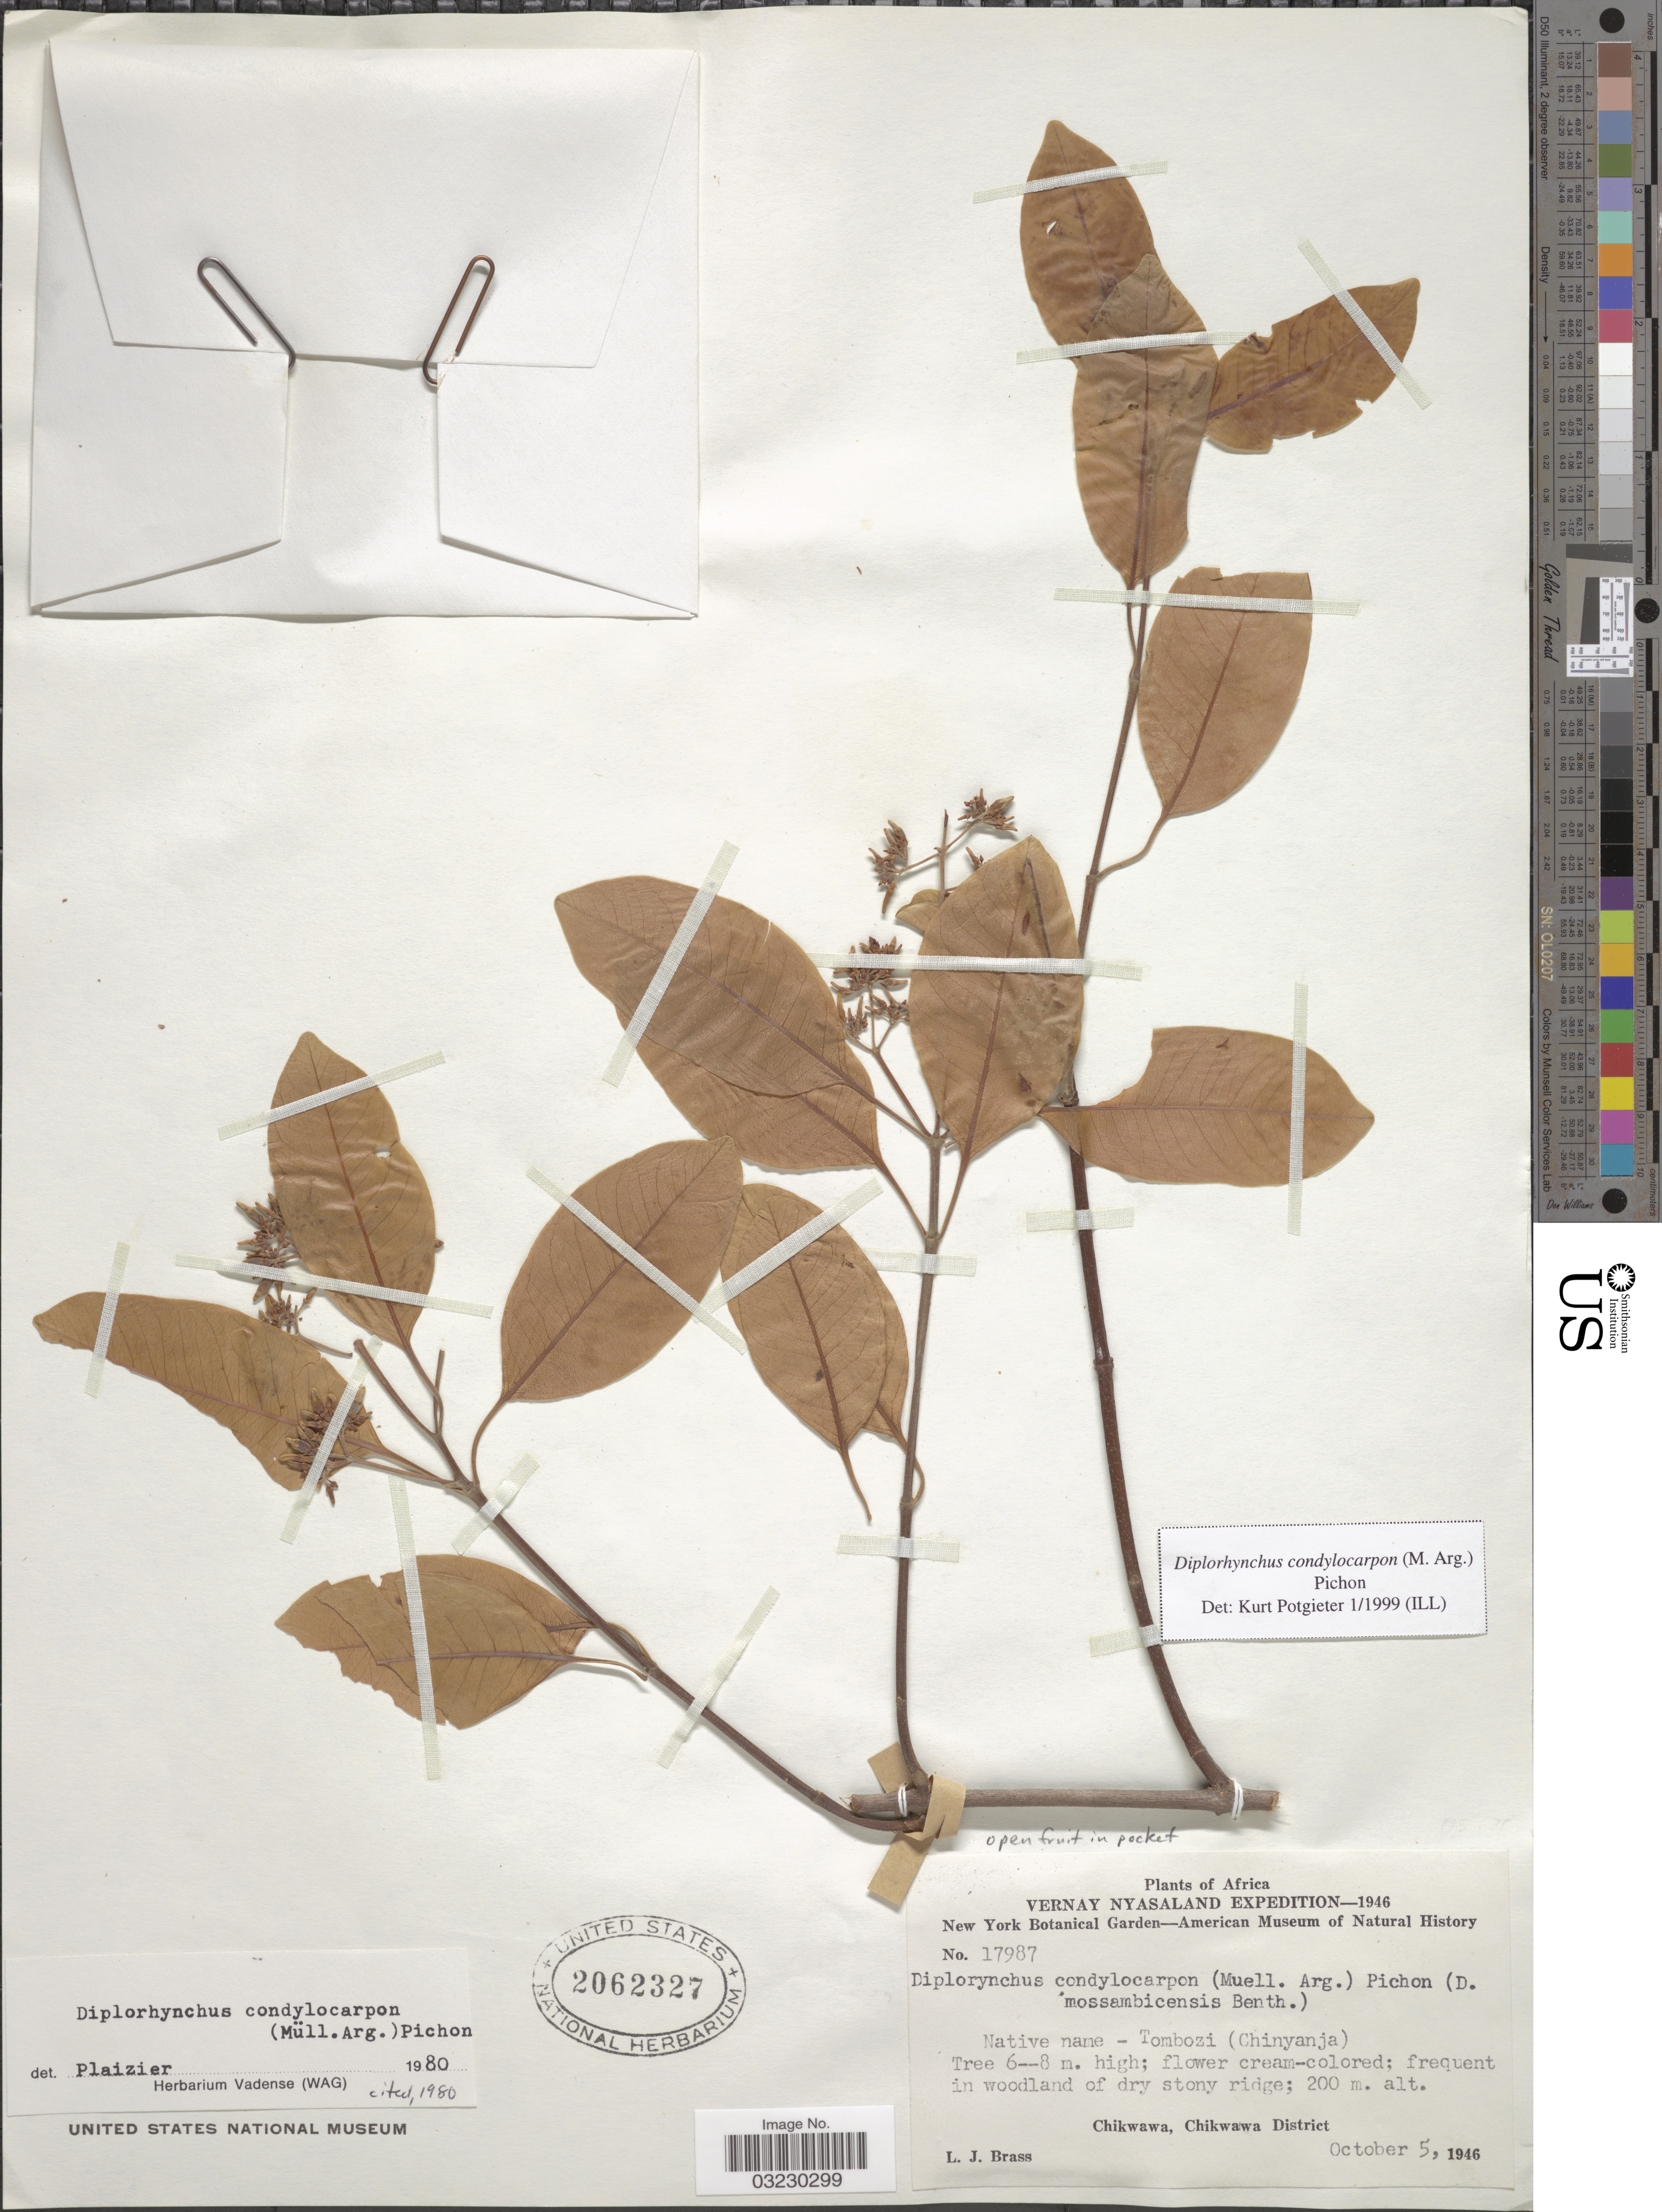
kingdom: Plantae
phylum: Tracheophyta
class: Magnoliopsida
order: Gentianales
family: Apocynaceae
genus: Diplorhynchus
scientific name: Diplorhynchus condylocarpon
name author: (Müll. Arg.) Pichon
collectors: L. J. Brass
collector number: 17987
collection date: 1946-10-05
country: Malawi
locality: Vernay Nyasaland. Chikwawa, Chikwawa District.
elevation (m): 200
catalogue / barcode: US 2062327